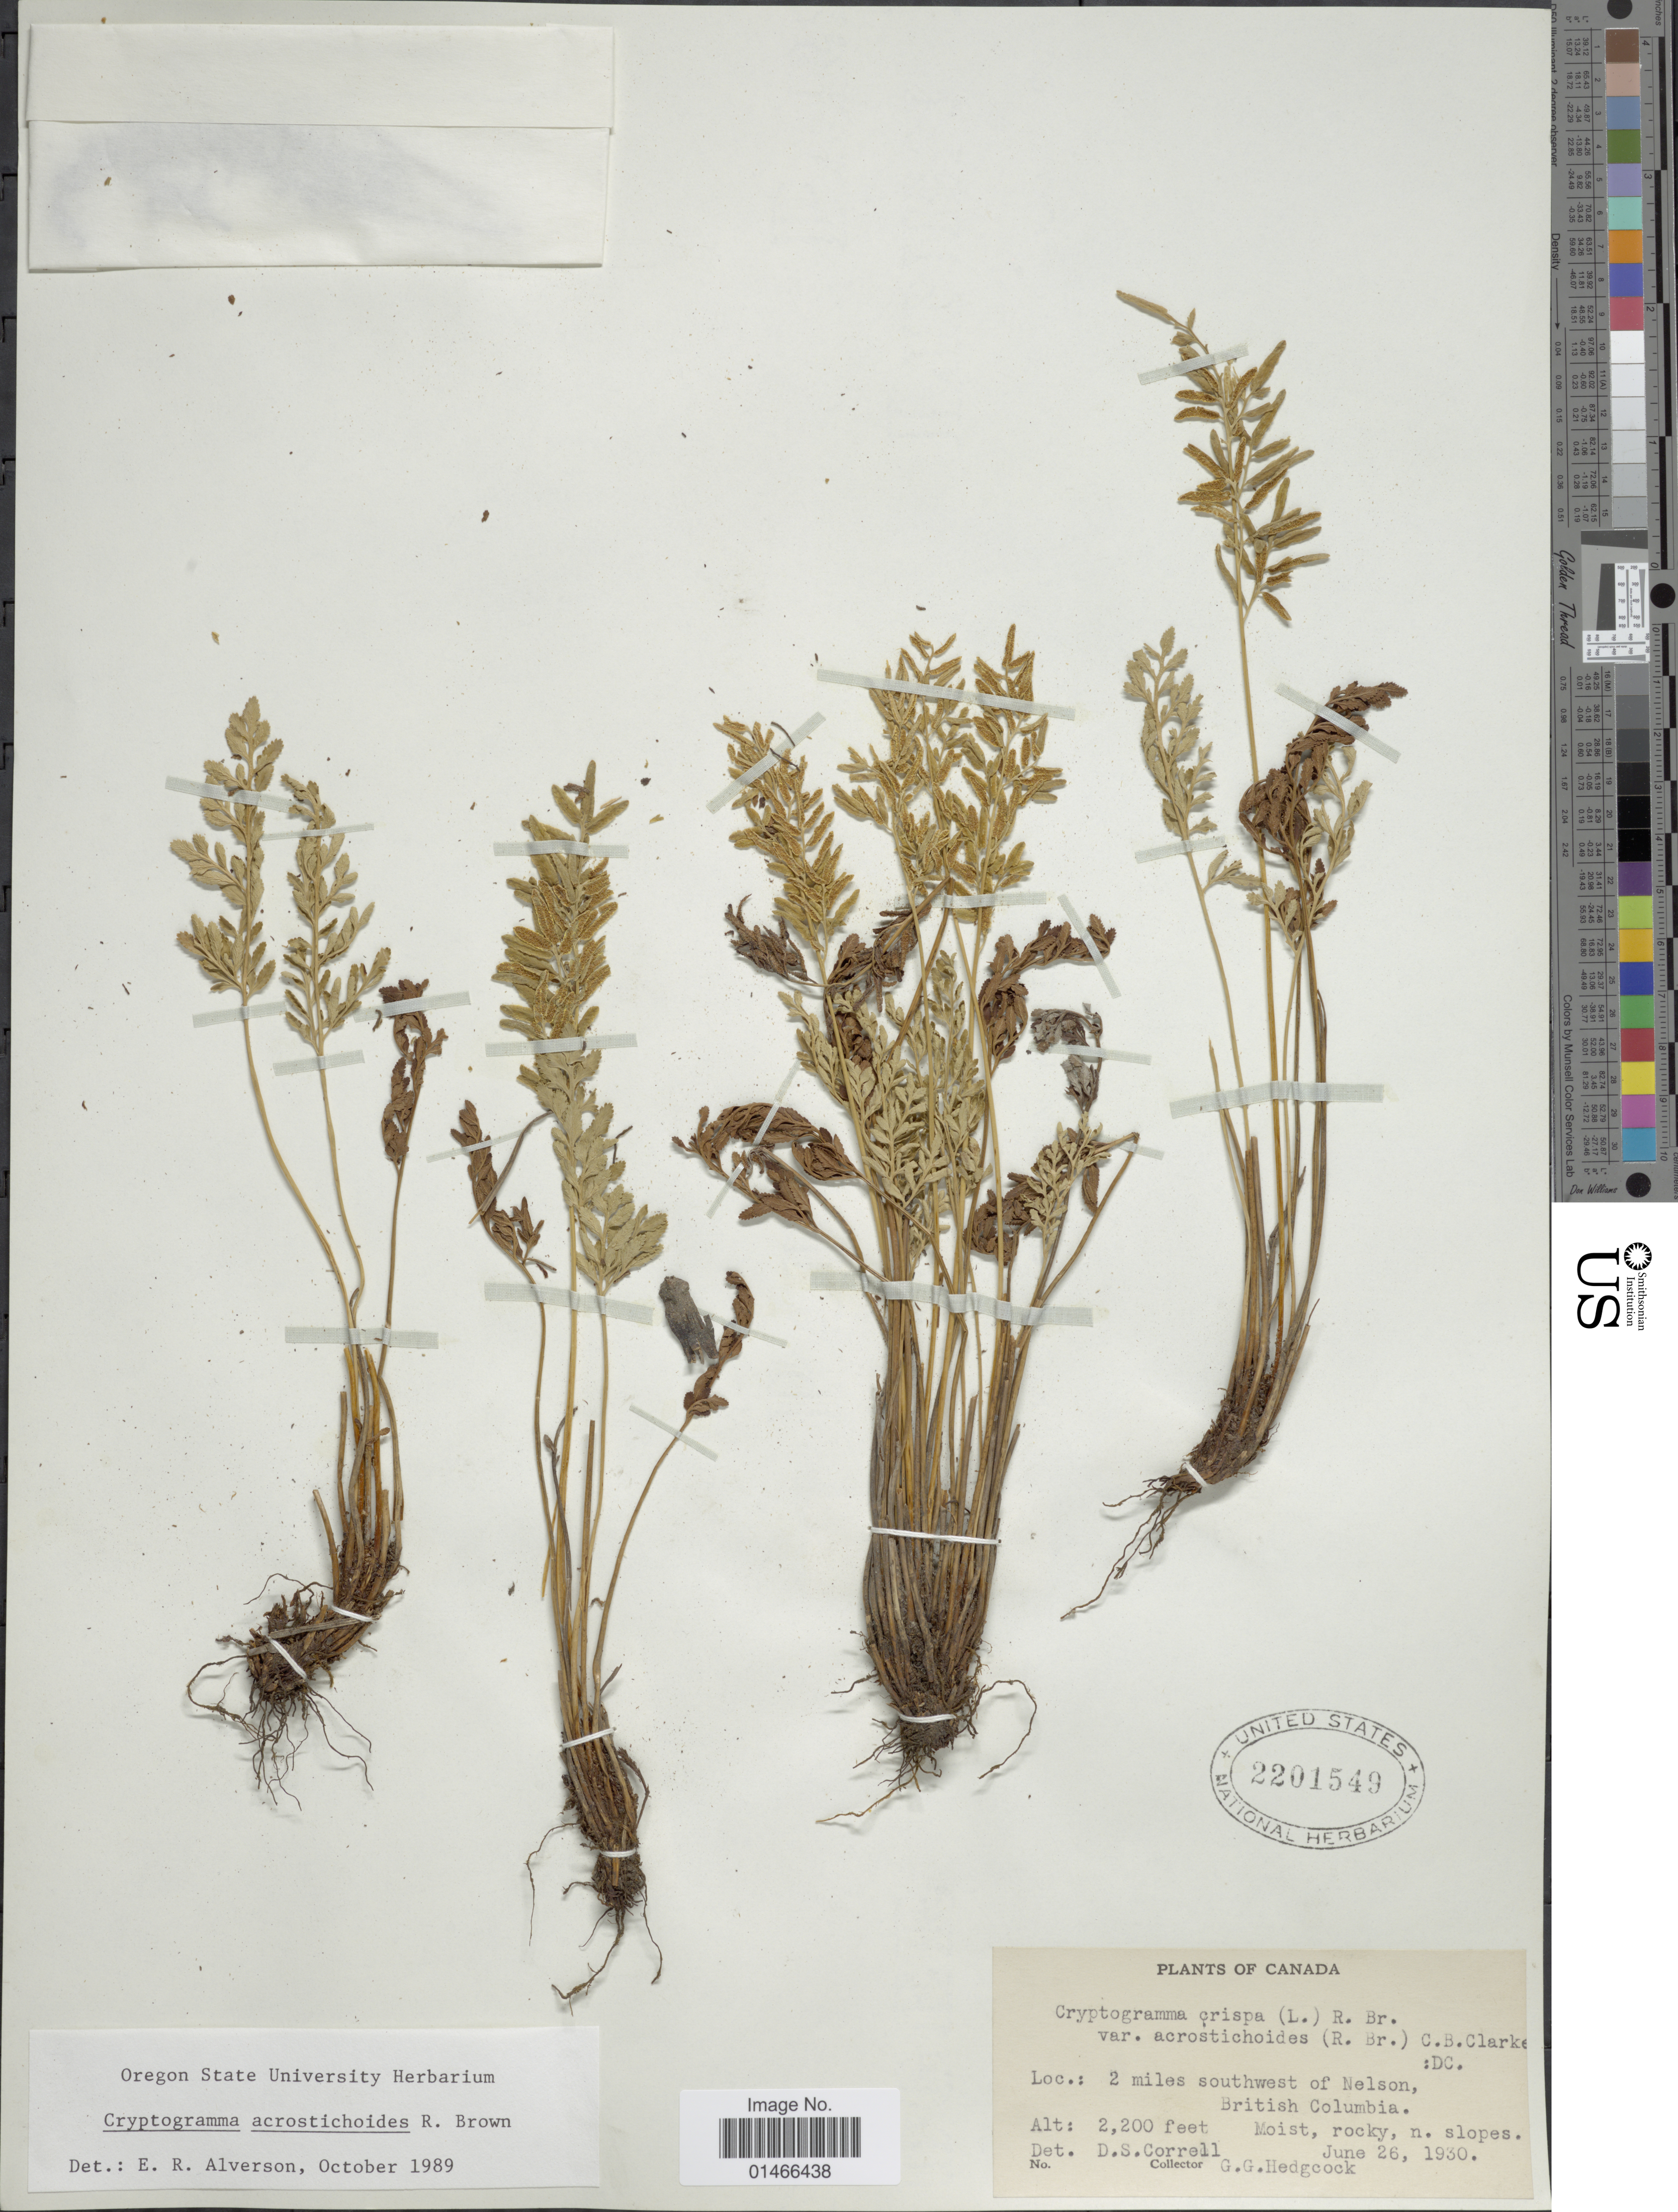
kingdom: Plantae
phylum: Tracheophyta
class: Polypodiopsida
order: Polypodiales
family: Pteridaceae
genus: Cryptogramma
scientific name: Cryptogramma acrostichoides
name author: R. Br.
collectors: G. Hedgcock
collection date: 1930-06-26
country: Canada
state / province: British Columbia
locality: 2 miles southwest of Nelson.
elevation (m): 671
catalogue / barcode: US 2201549